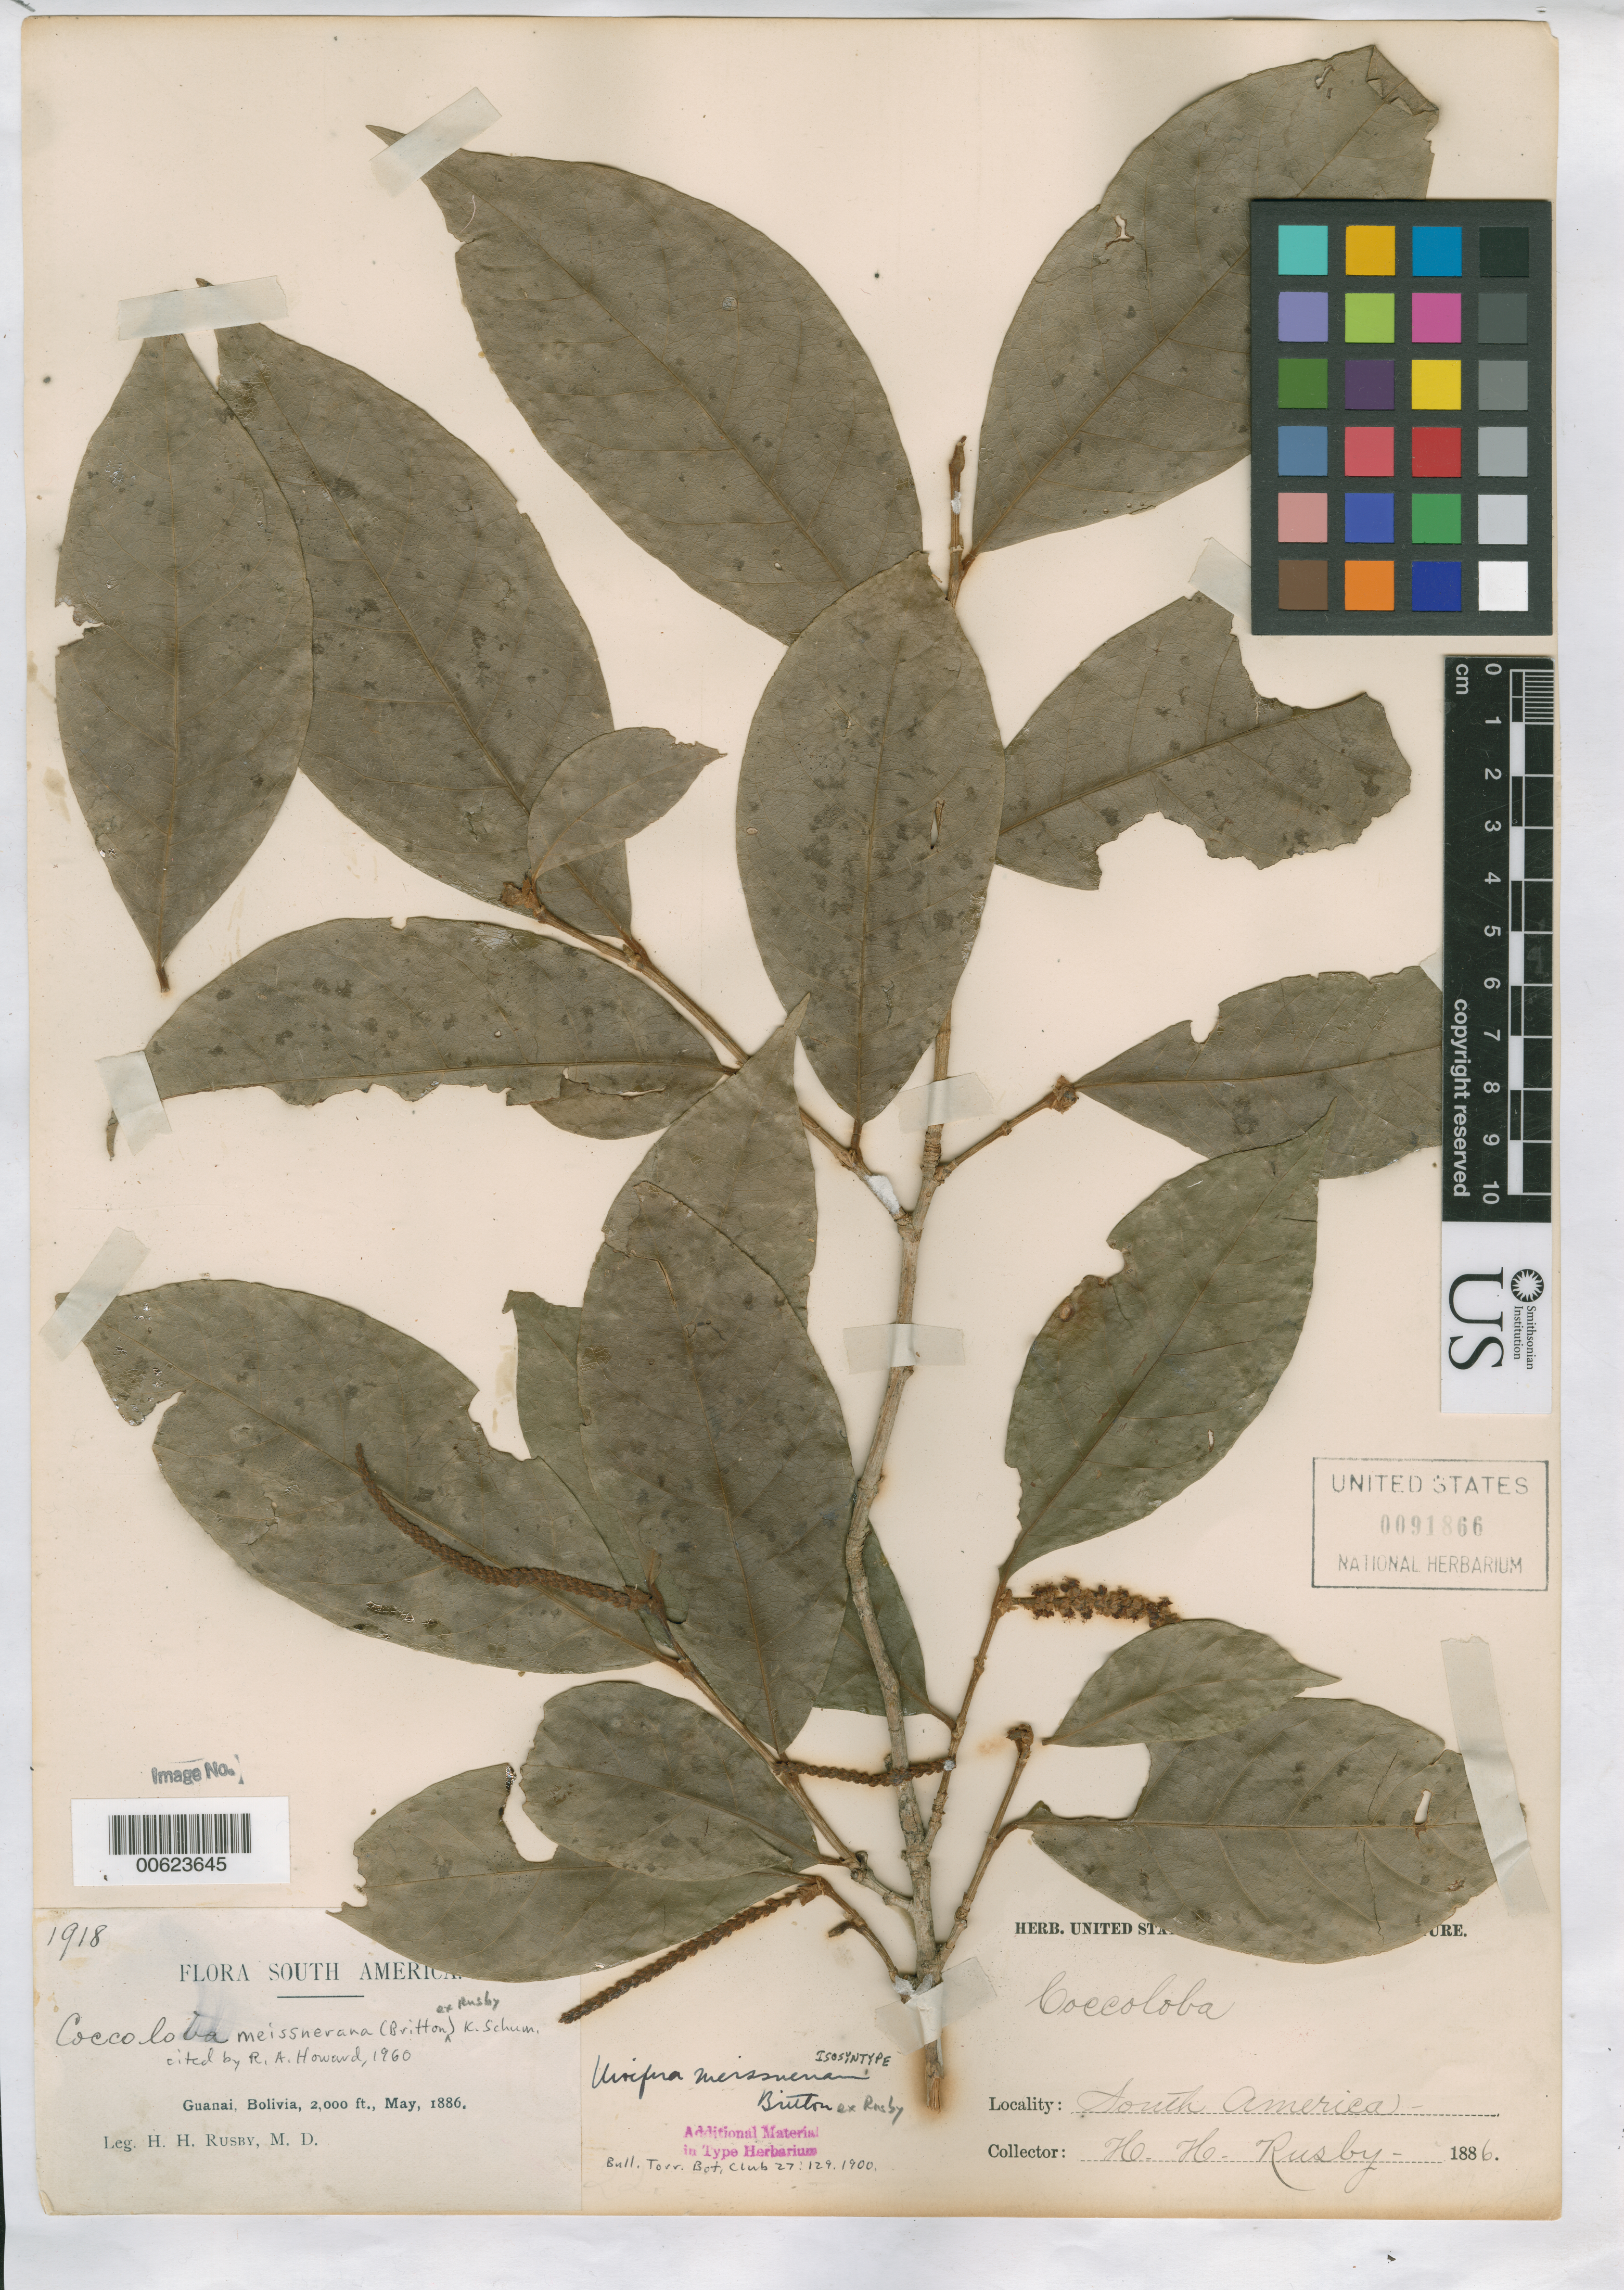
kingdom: Plantae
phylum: Tracheophyta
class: Magnoliopsida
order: Caryophyllales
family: Polygonaceae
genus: Uvifera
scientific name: Uvifera meissneriana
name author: Britton ex Rusby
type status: Isosyntype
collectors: H. H. Rusby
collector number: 1918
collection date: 1886-05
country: Bolivia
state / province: La Páz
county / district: Larecaja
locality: Guanay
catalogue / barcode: US 91866